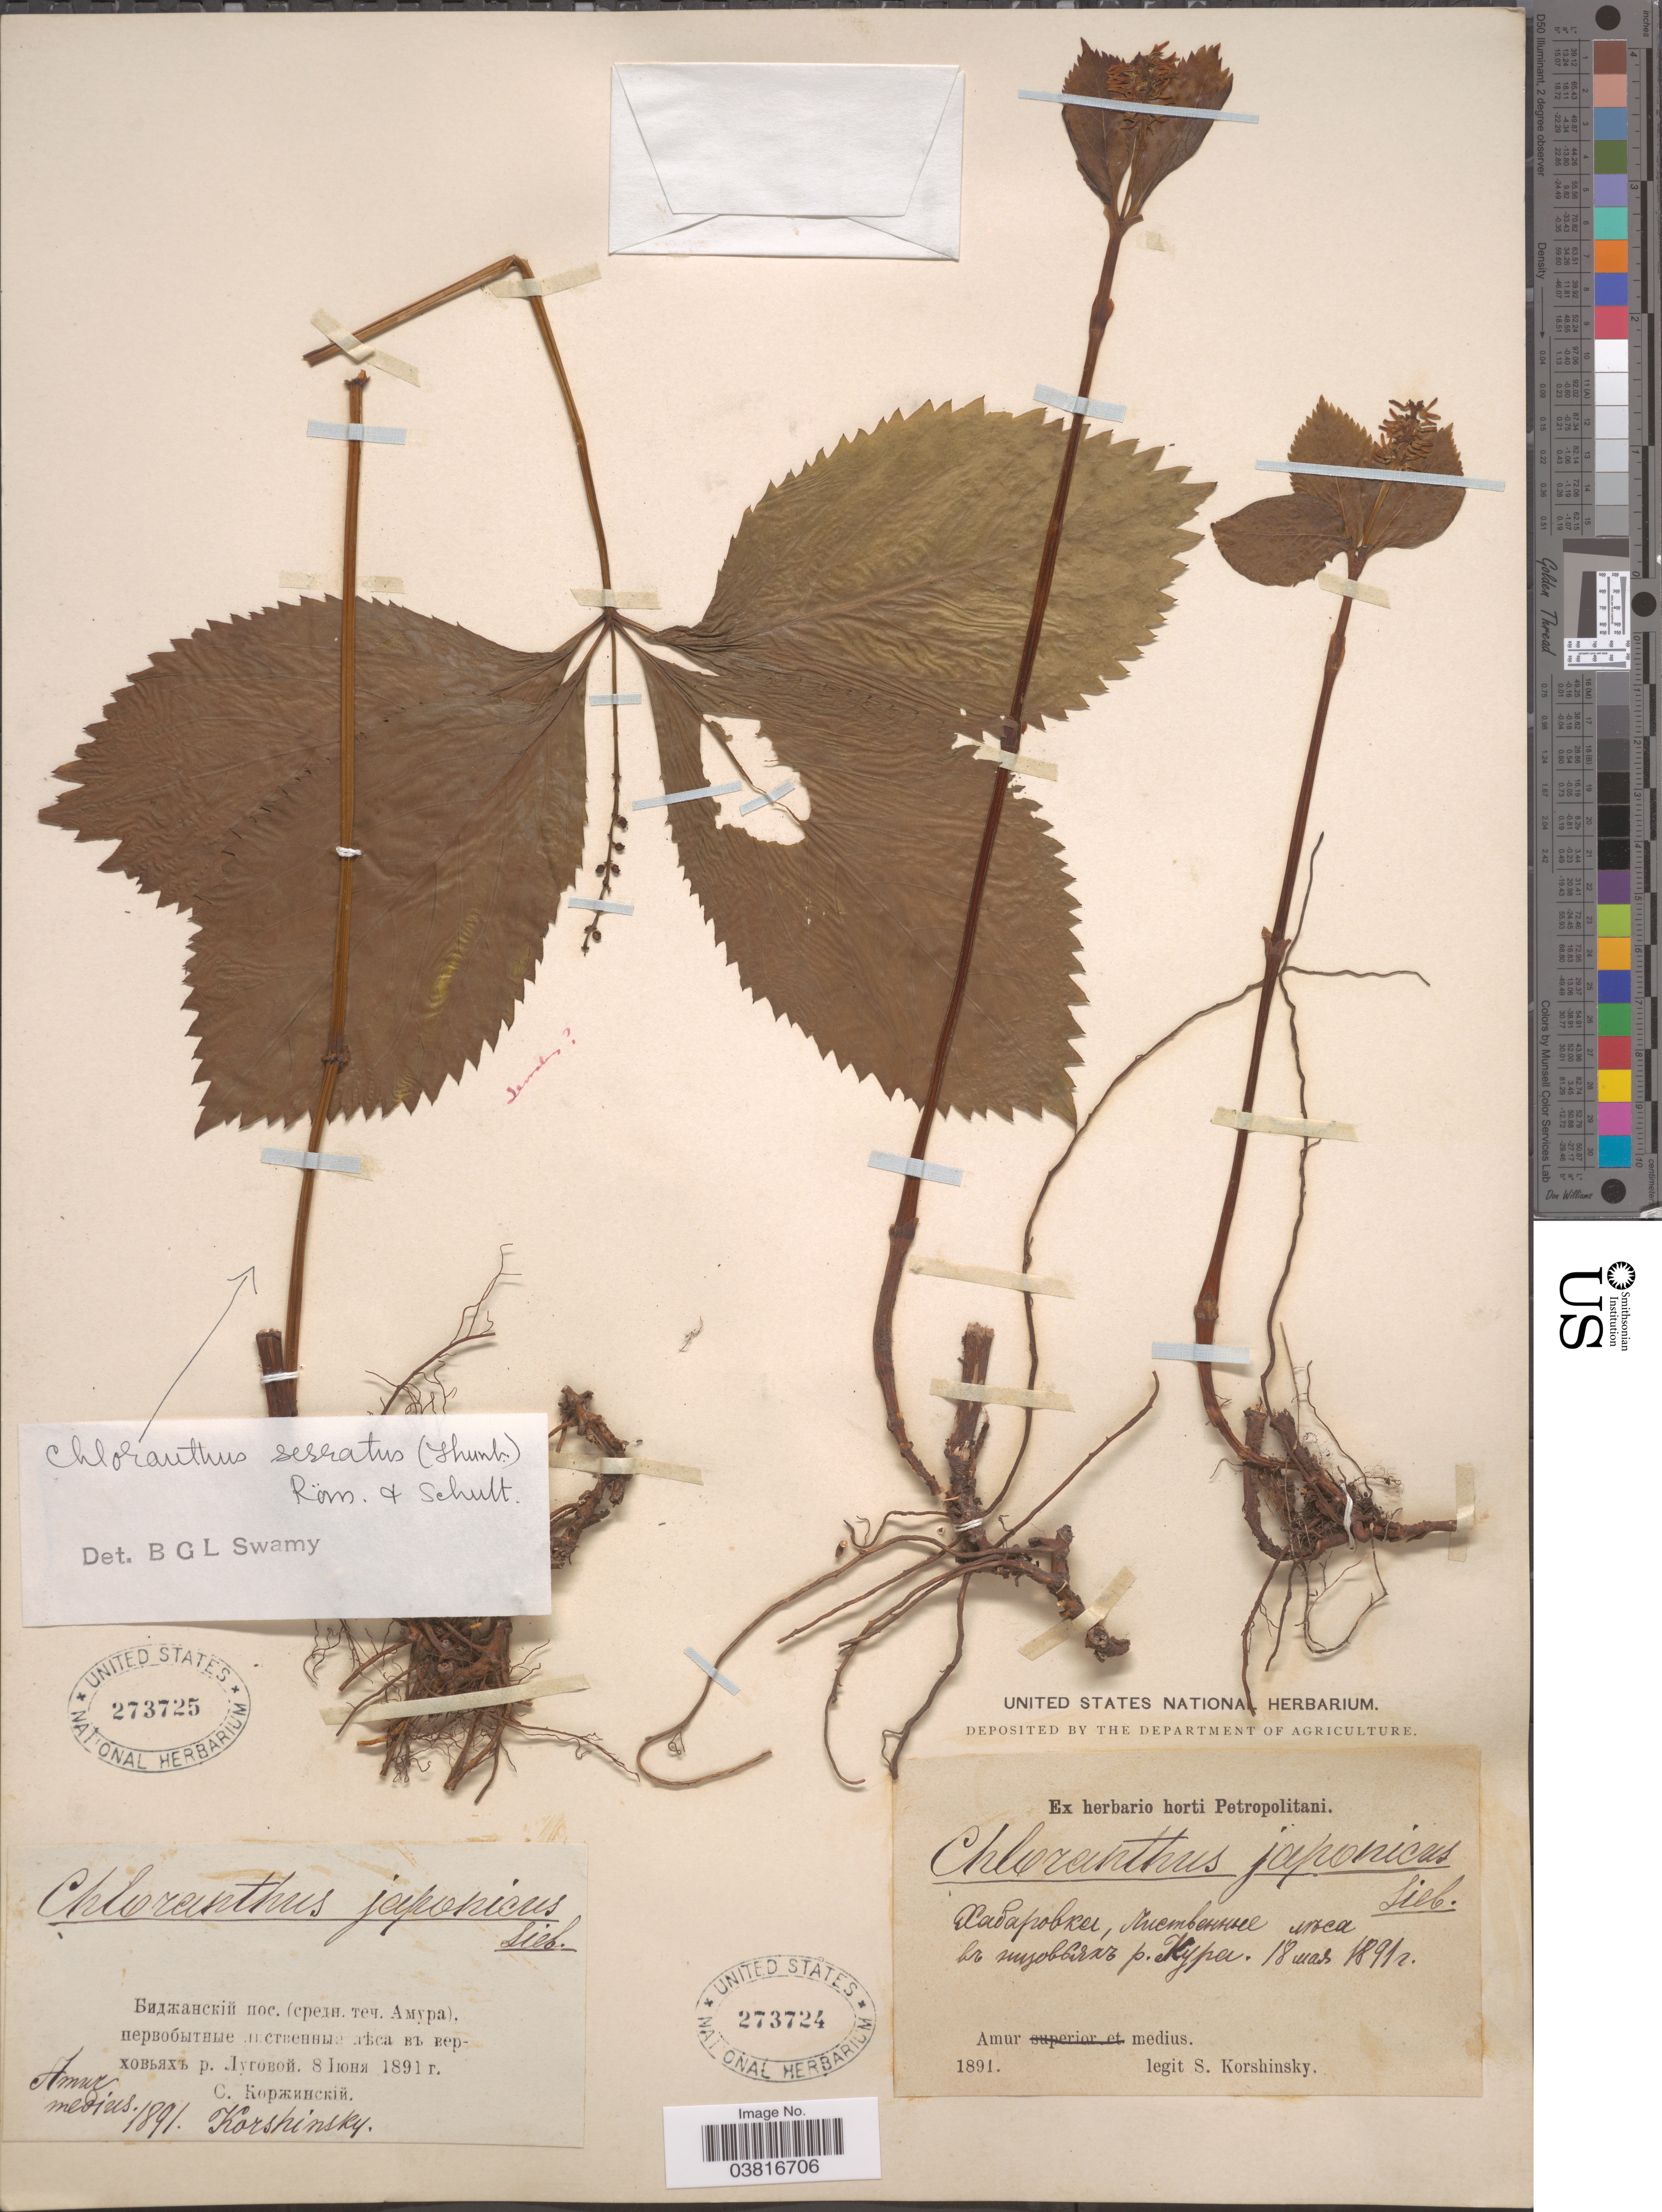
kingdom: Plantae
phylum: Tracheophyta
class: Magnoliopsida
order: Chloranthales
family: Chloranthaceae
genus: Chloranthus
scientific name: Chloranthus japonicus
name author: Siebold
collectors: Korshinsky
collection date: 1891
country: Russian Federation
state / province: Amur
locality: Amur medius.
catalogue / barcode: US 273725-2